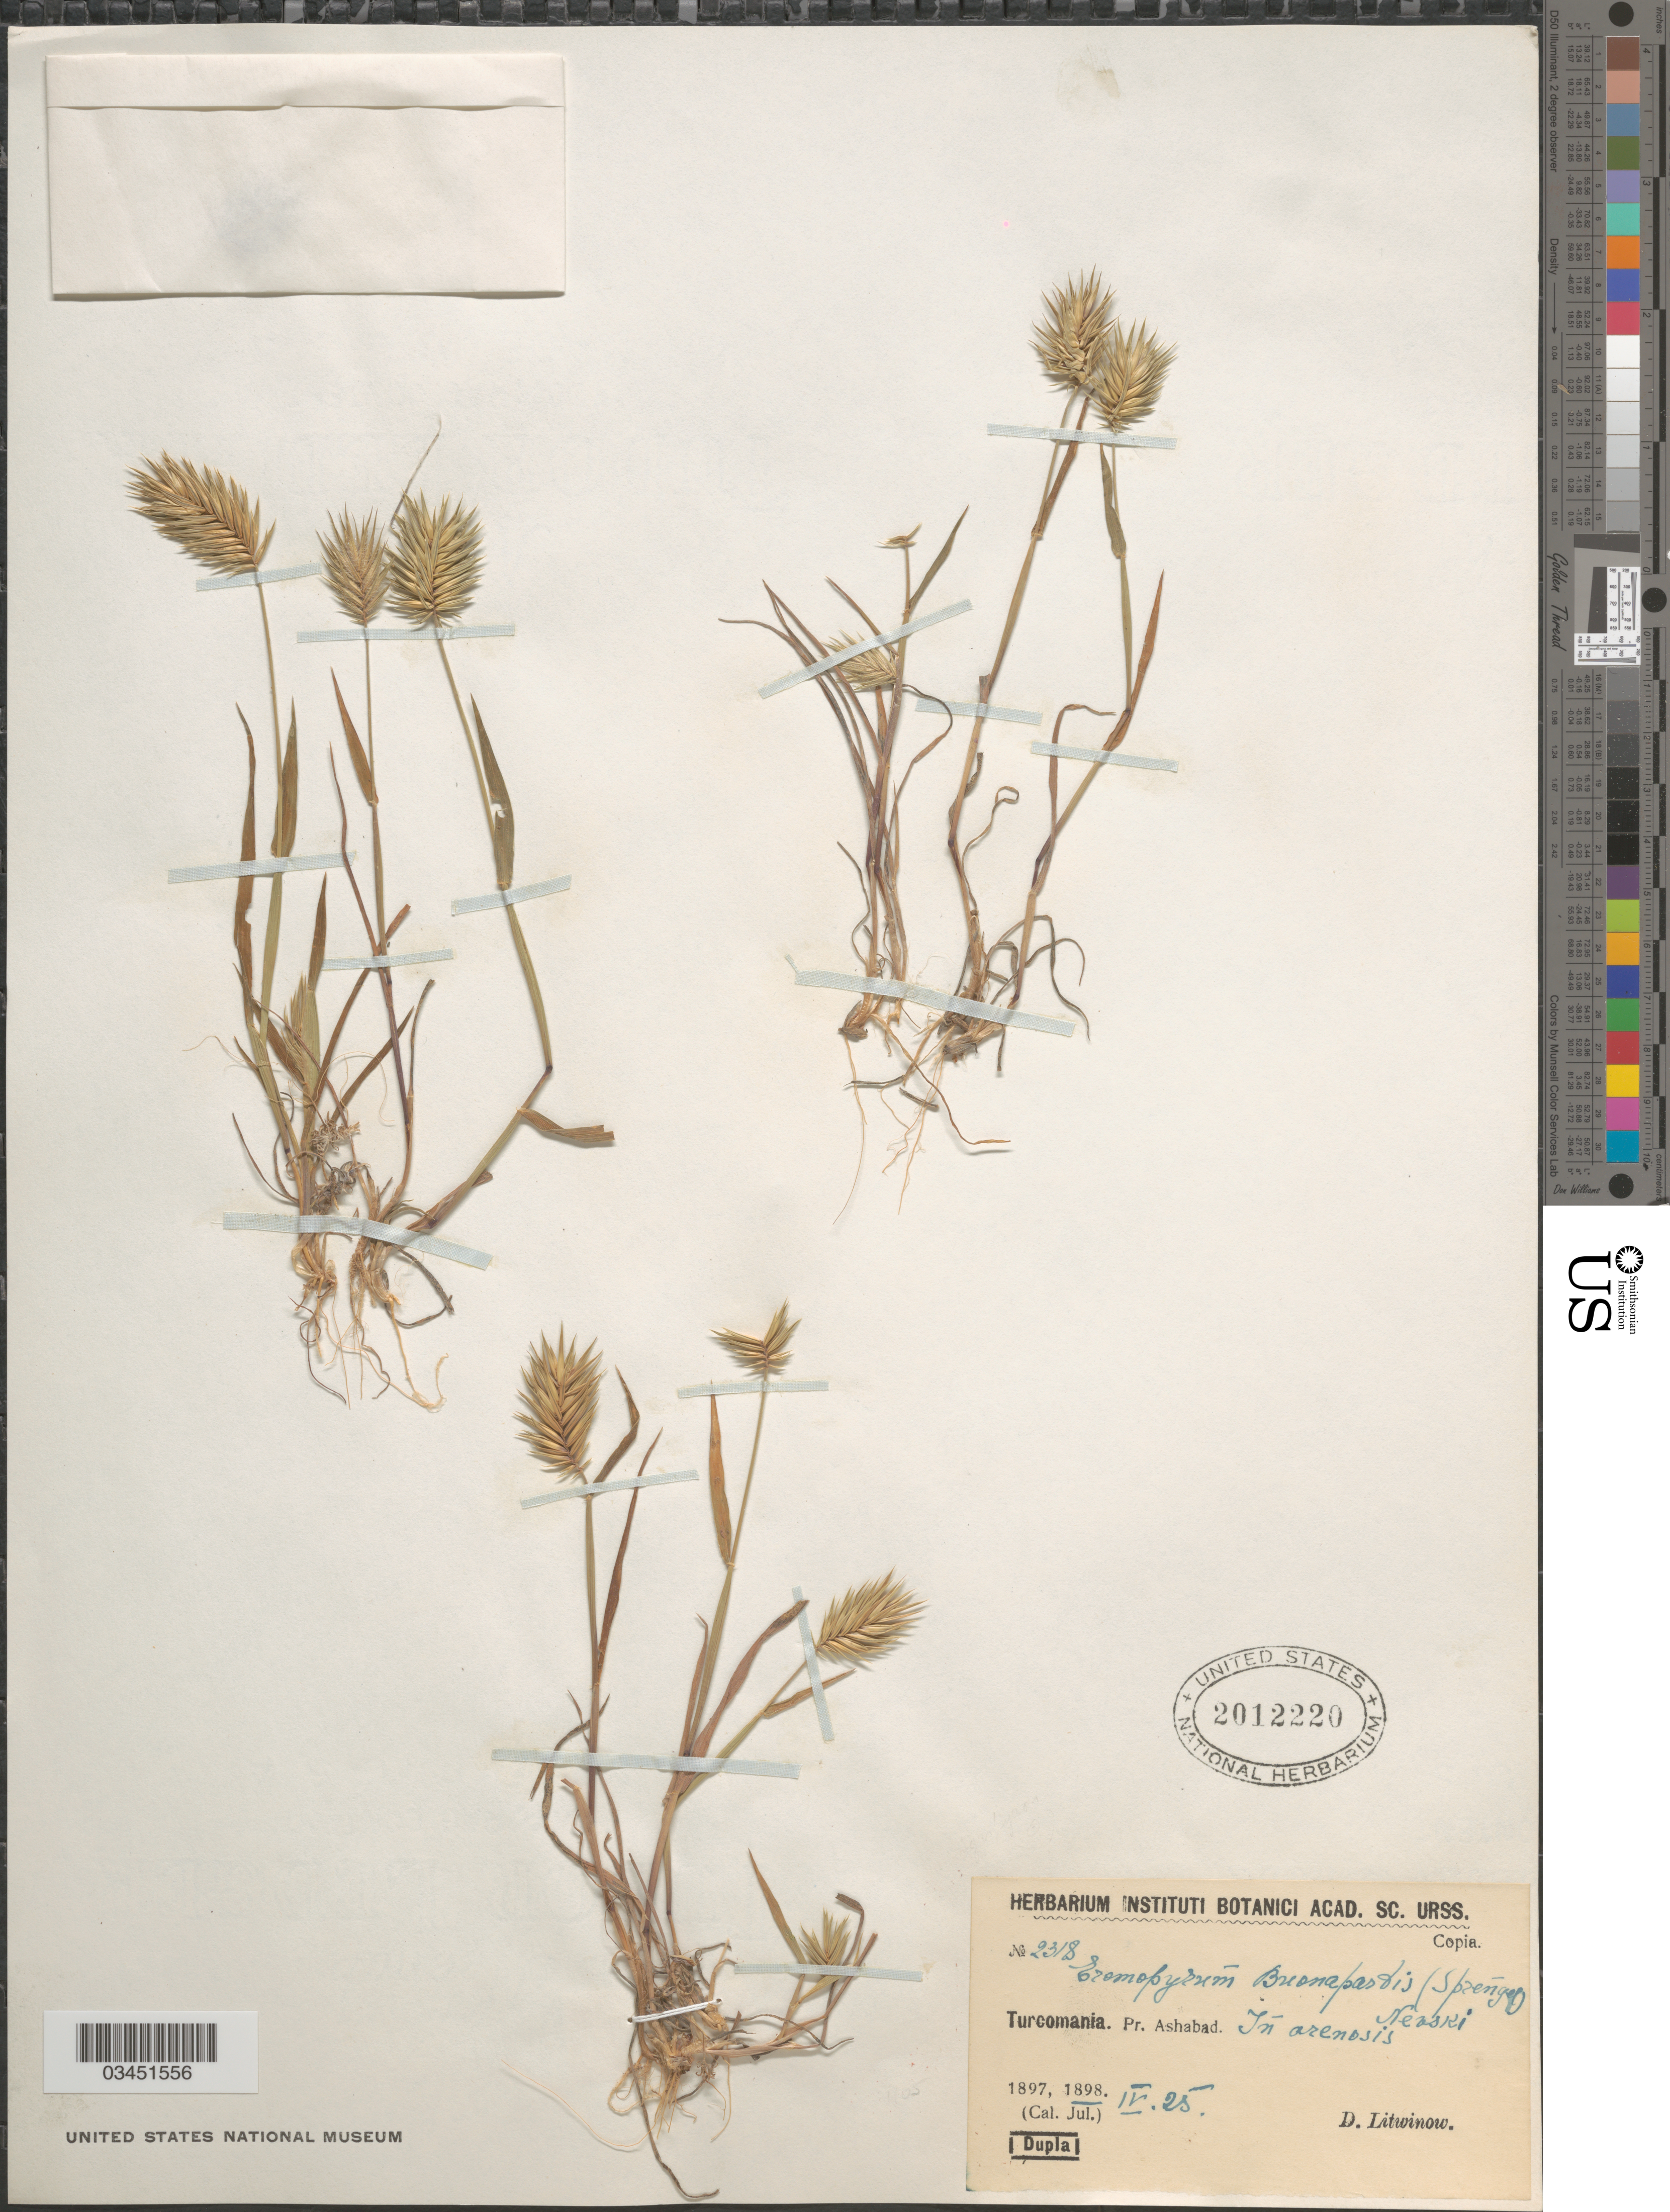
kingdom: Plantae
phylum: Tracheophyta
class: Liliopsida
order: Poales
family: Poaceae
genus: Eremopyrum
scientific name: Eremopyrum bonaepartis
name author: (Spreng.) Nevski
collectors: D. Litwinow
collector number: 2318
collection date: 1898-04-25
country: Turkmenistan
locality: Turcomania. Pr. Ashabad. In arenosis.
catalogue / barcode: US 2012220